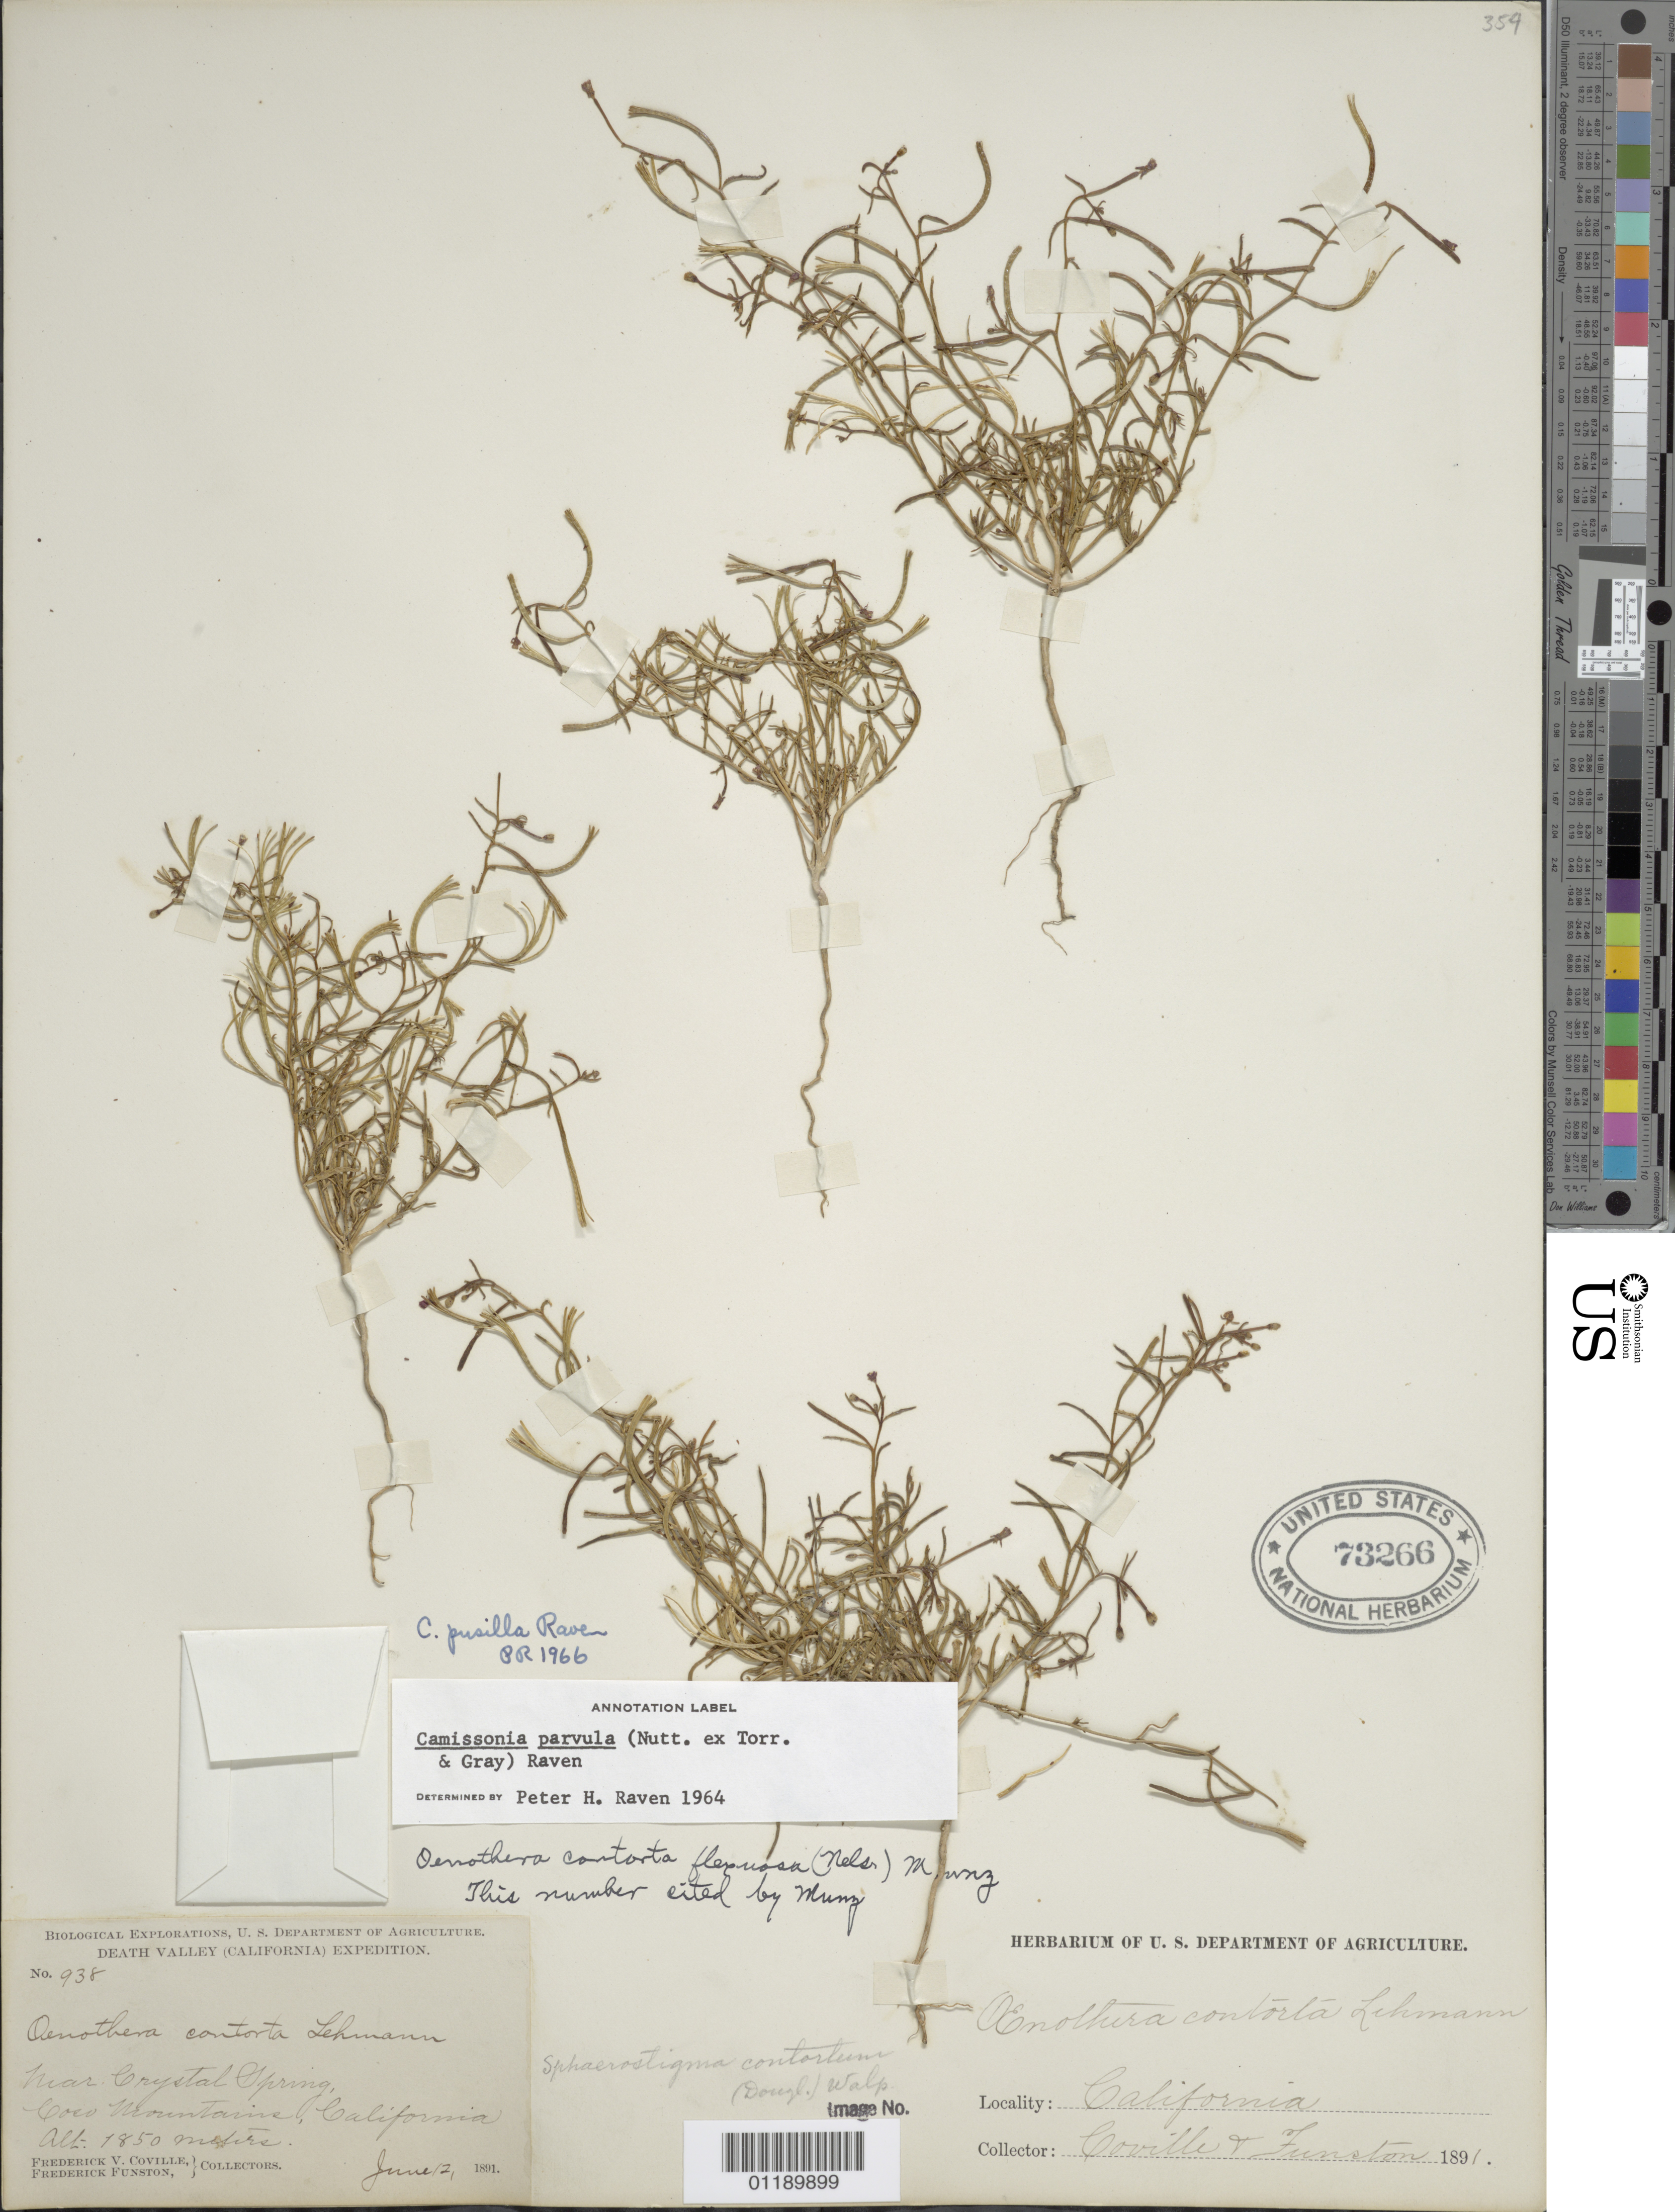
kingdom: Plantae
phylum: Tracheophyta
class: Magnoliopsida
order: Myrtales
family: Onagraceae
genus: Camissonia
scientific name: Camissonia pusilla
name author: P.H. Raven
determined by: Raven, P. H.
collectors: F. V. Coville & F. Funston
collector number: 938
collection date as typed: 12 Jun 1891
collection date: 1891-06-12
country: United States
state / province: California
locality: Crystal Spring, Coso Mountains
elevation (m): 1850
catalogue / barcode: US 73266